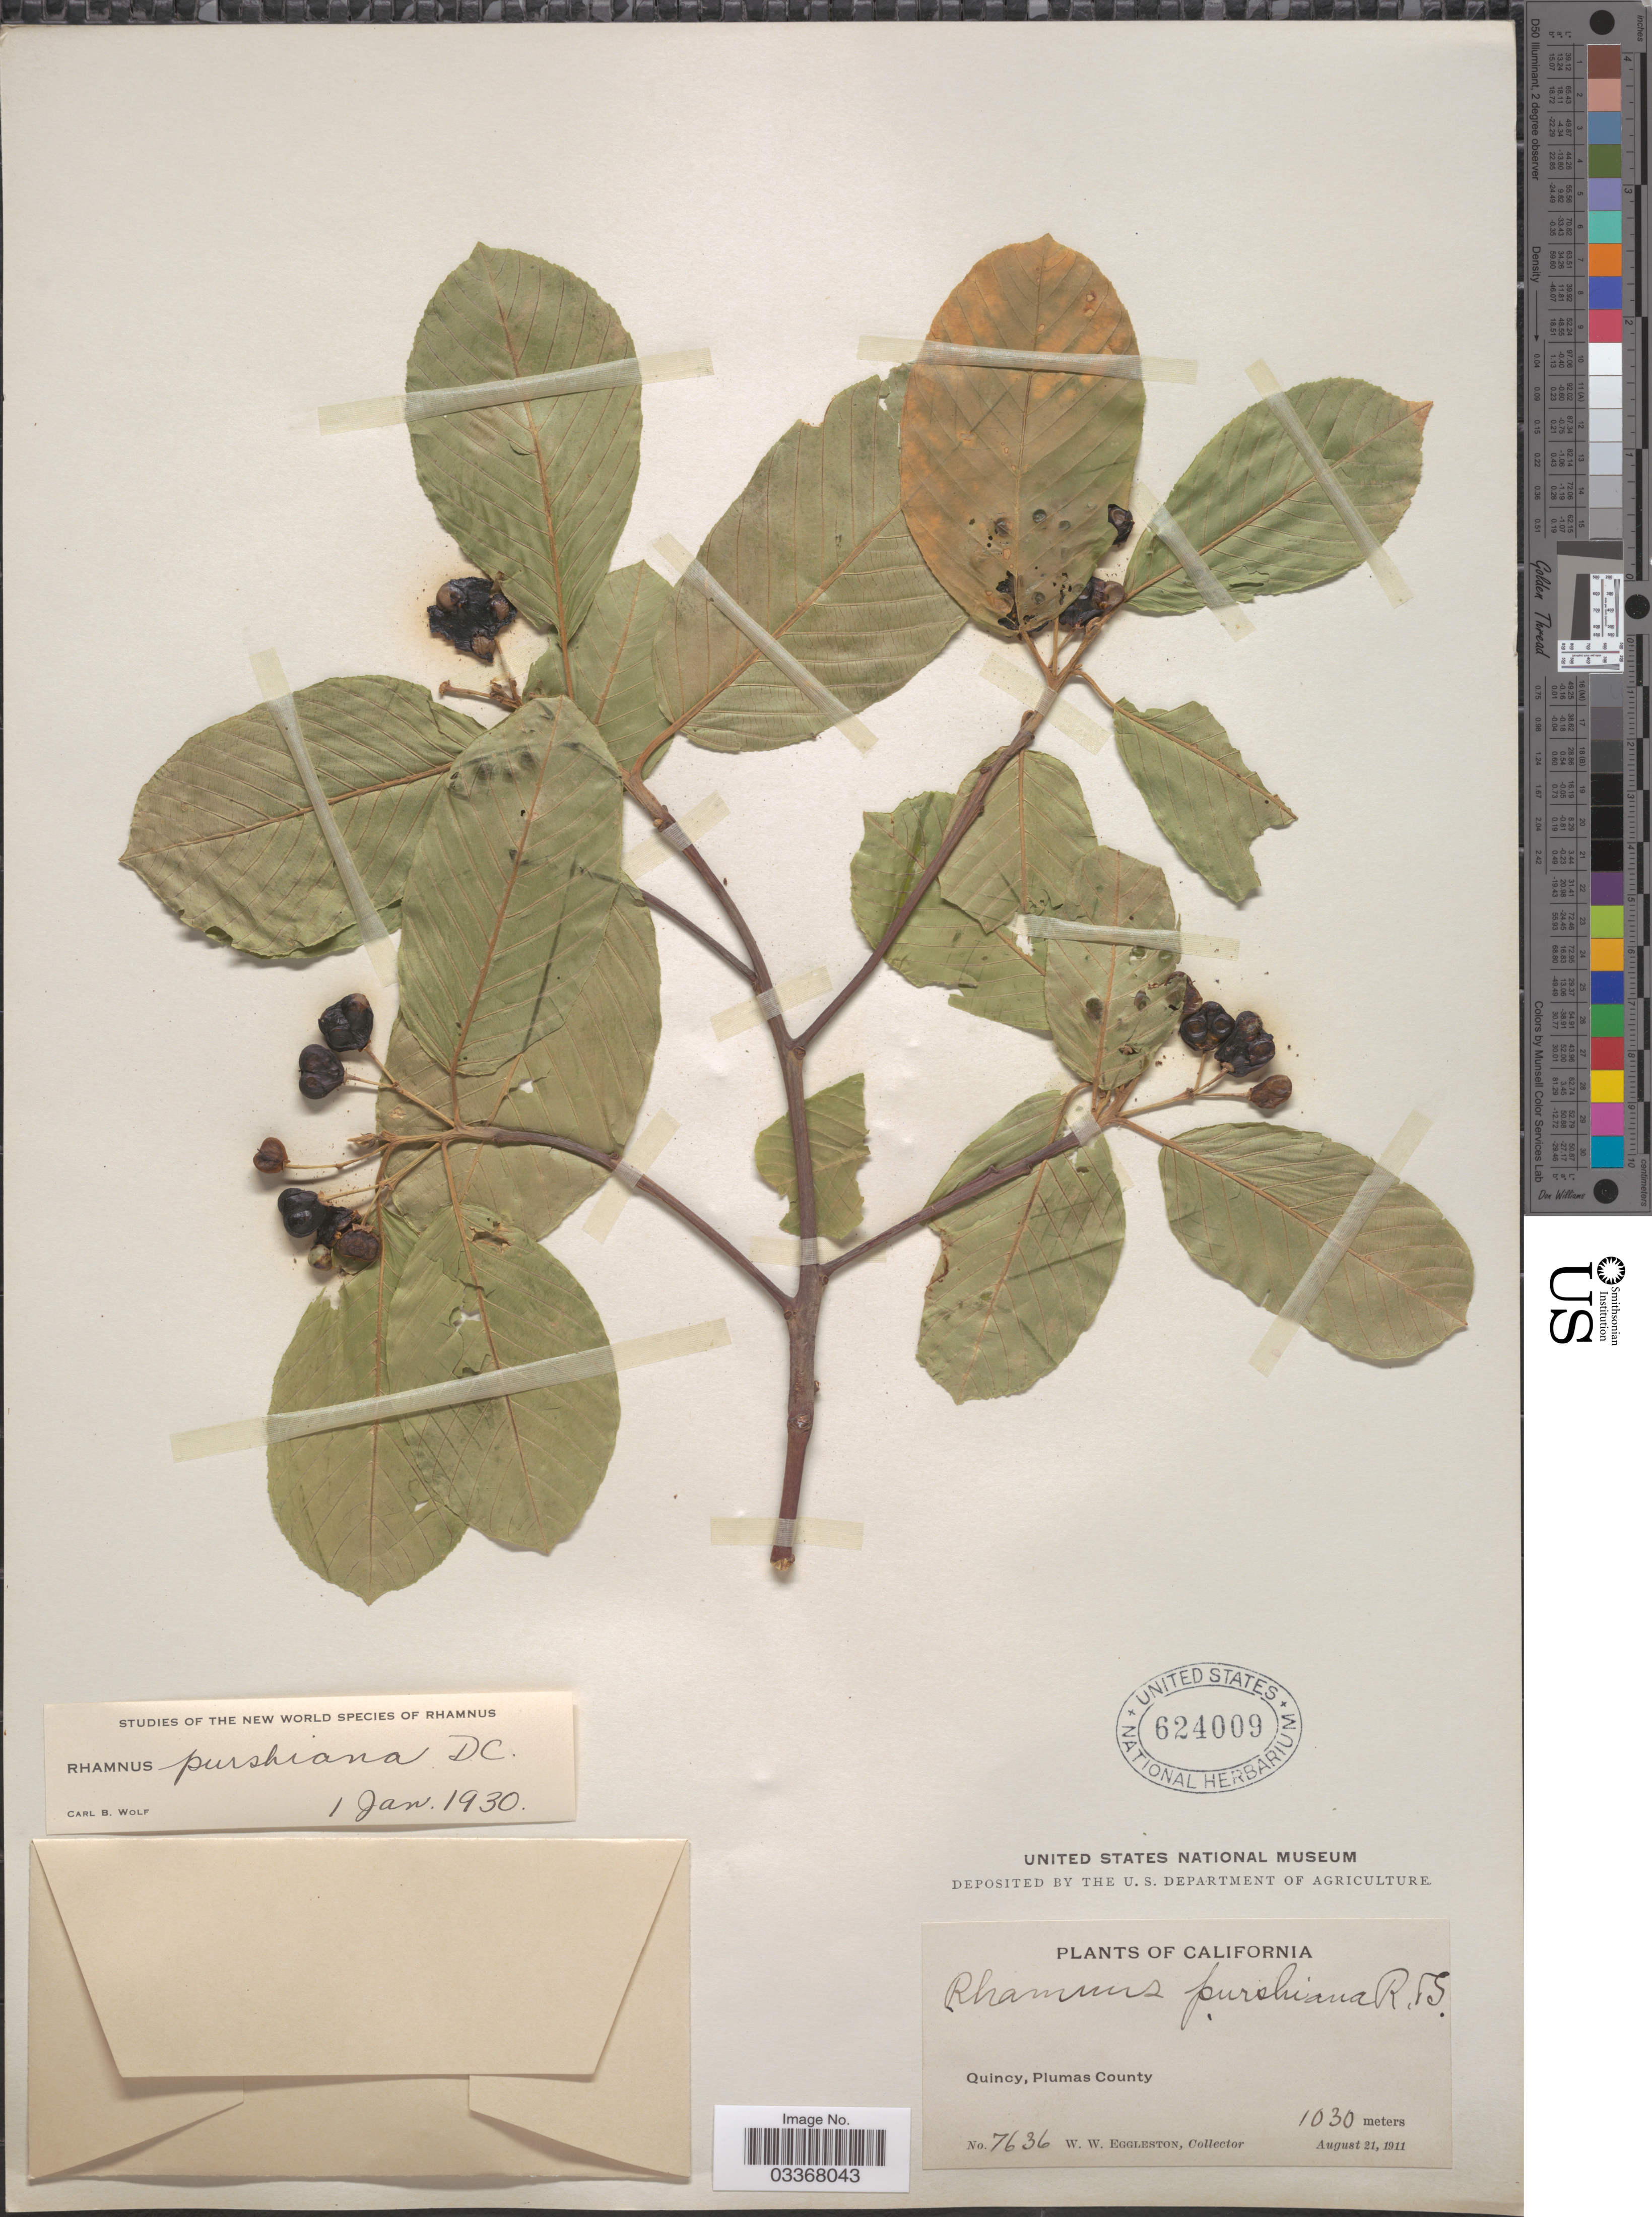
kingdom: Plantae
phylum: Tracheophyta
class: Magnoliopsida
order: Rosales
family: Rhamnaceae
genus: Frangula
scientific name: Frangula purshiana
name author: (DC.) A. Gray ex J.G. Cooper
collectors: W. W. Eggleston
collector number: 7636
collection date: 1911-08-21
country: United States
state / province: California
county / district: Plumas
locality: Quincy, Plumas County.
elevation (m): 1030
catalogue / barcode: US 624009